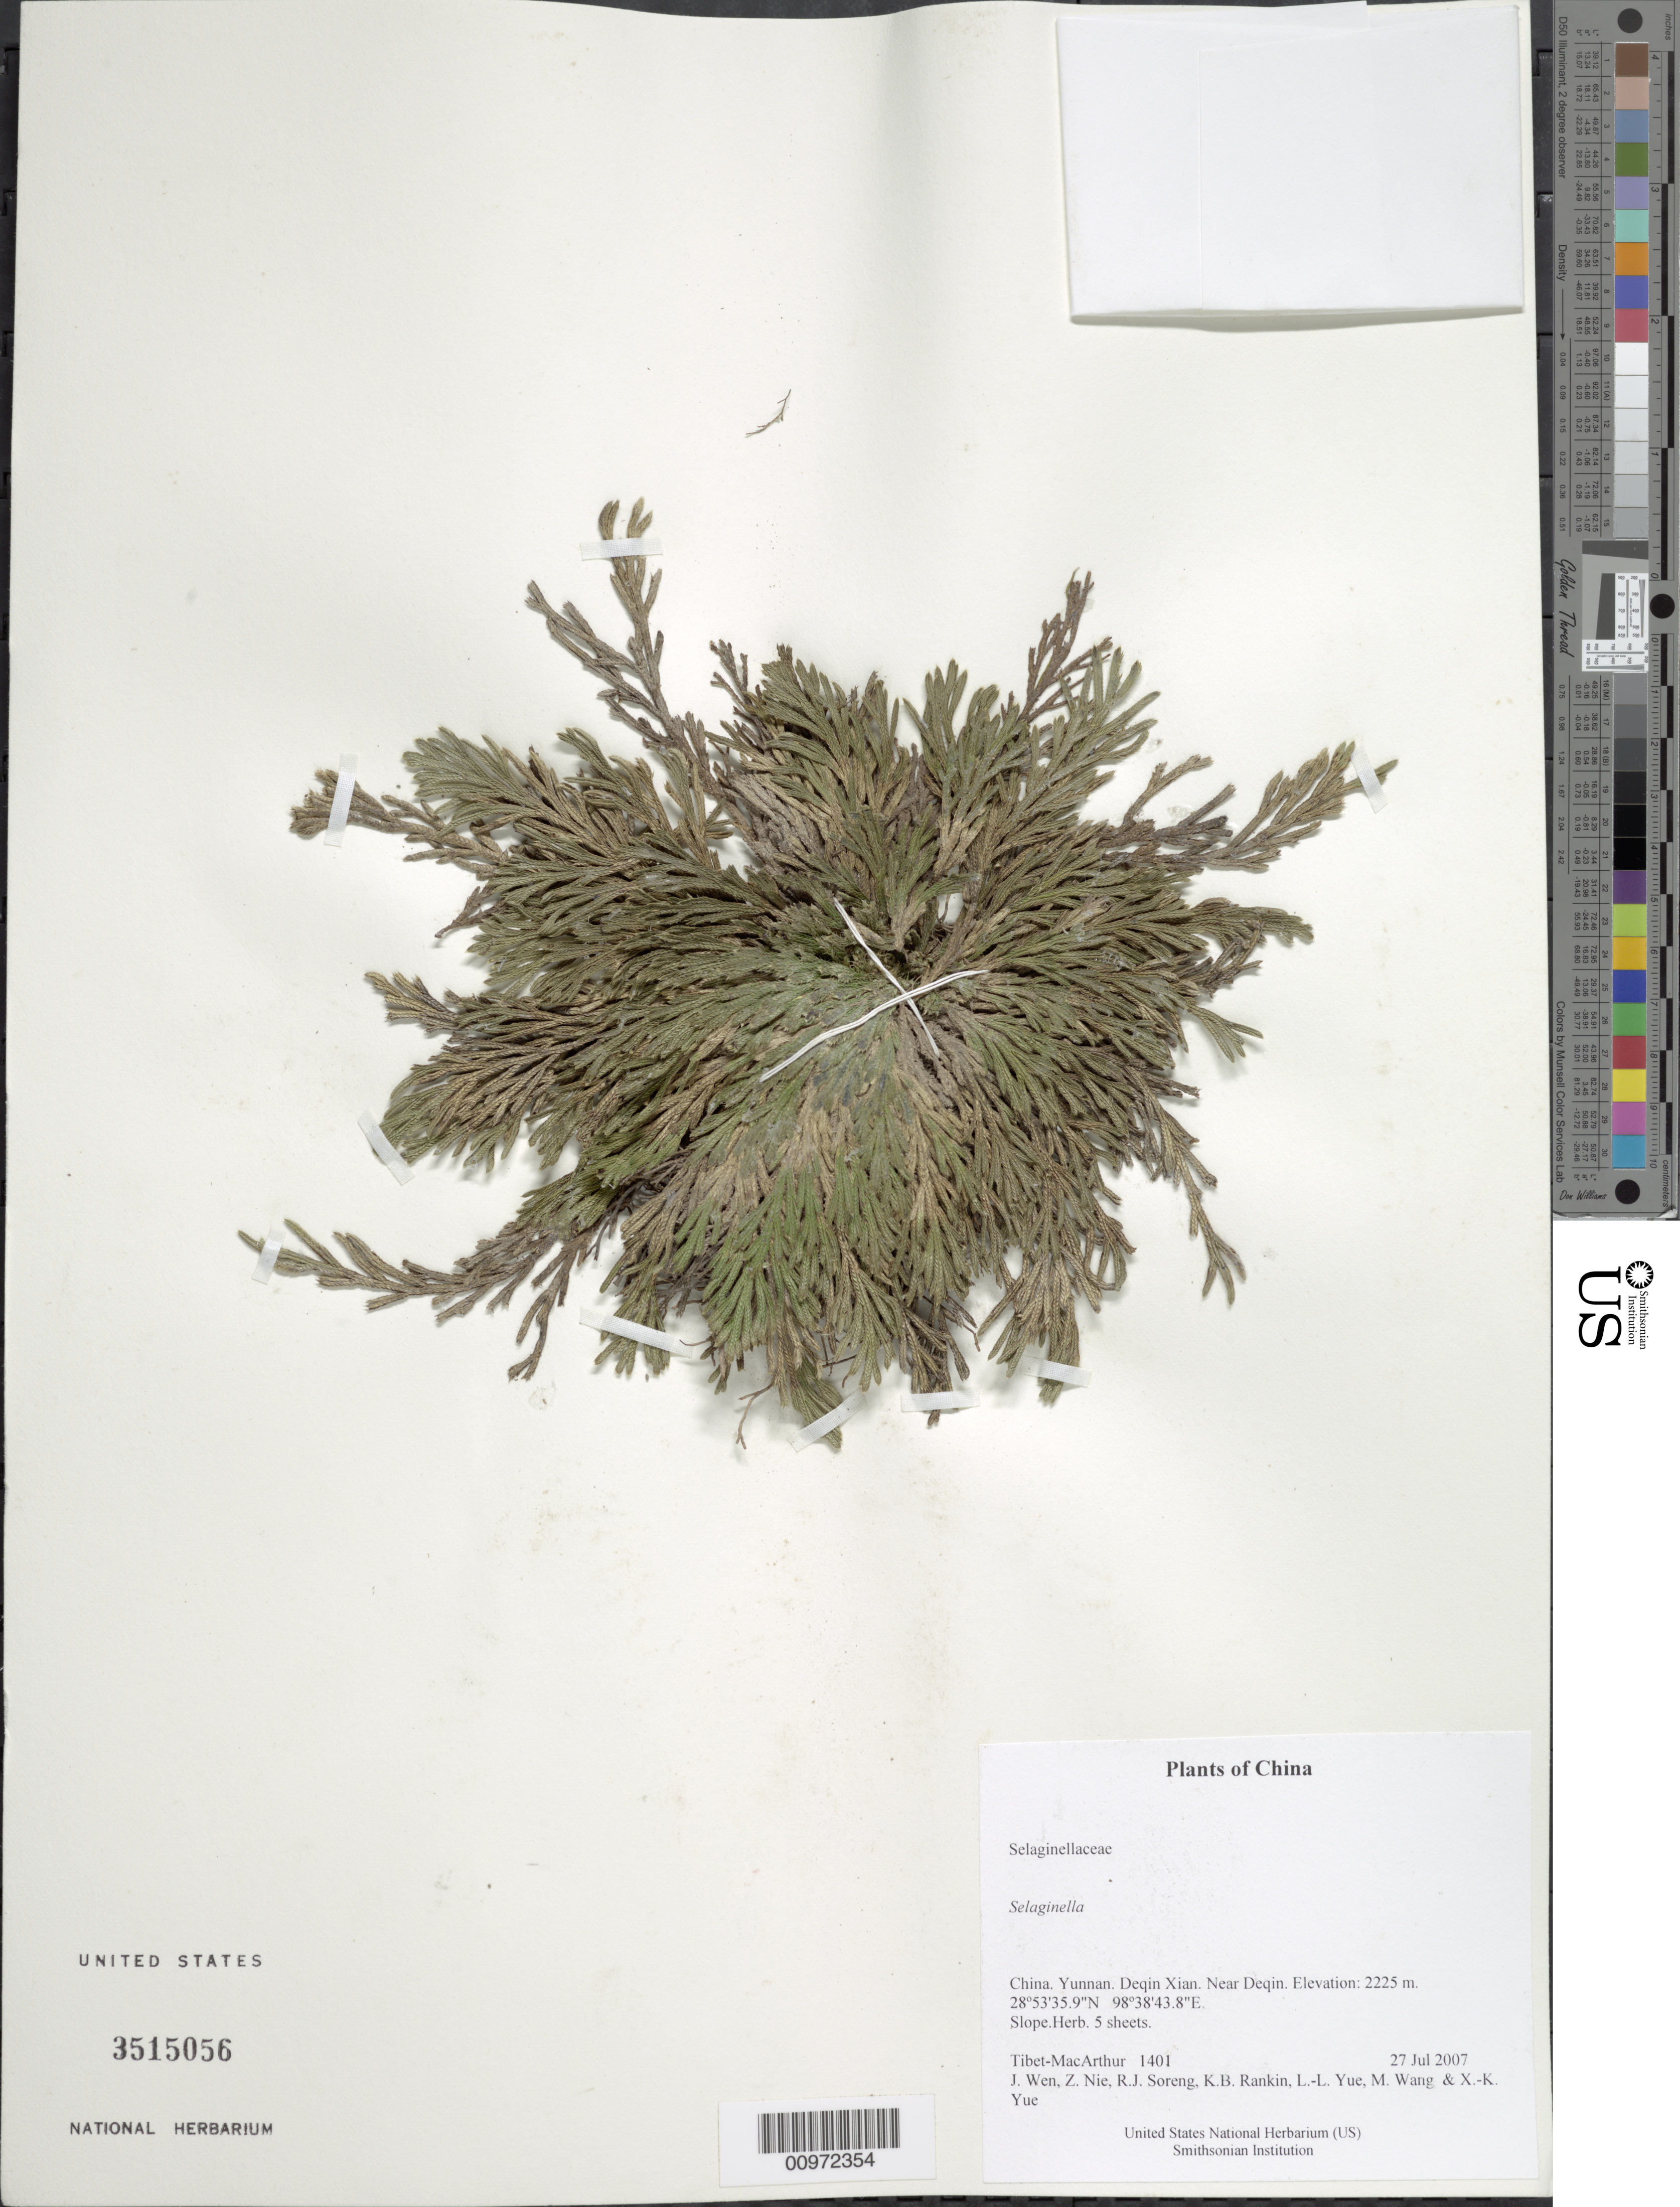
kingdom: Plantae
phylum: Tracheophyta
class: Lycopodiopsida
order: Selaginellales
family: Selaginellaceae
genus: Selaginella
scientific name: Selaginella sp.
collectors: Tibet-MacArthur, J. Wen, Z. Nie, R. J. Soreng, K. Rankin, L. Yue, M. Wang & X. Yue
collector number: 1401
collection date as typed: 27 Jul 2007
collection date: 2007-07-27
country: China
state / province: Yunnan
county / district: Deqin Xian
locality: Near Deqin.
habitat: Slope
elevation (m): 2225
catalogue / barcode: US 3515056